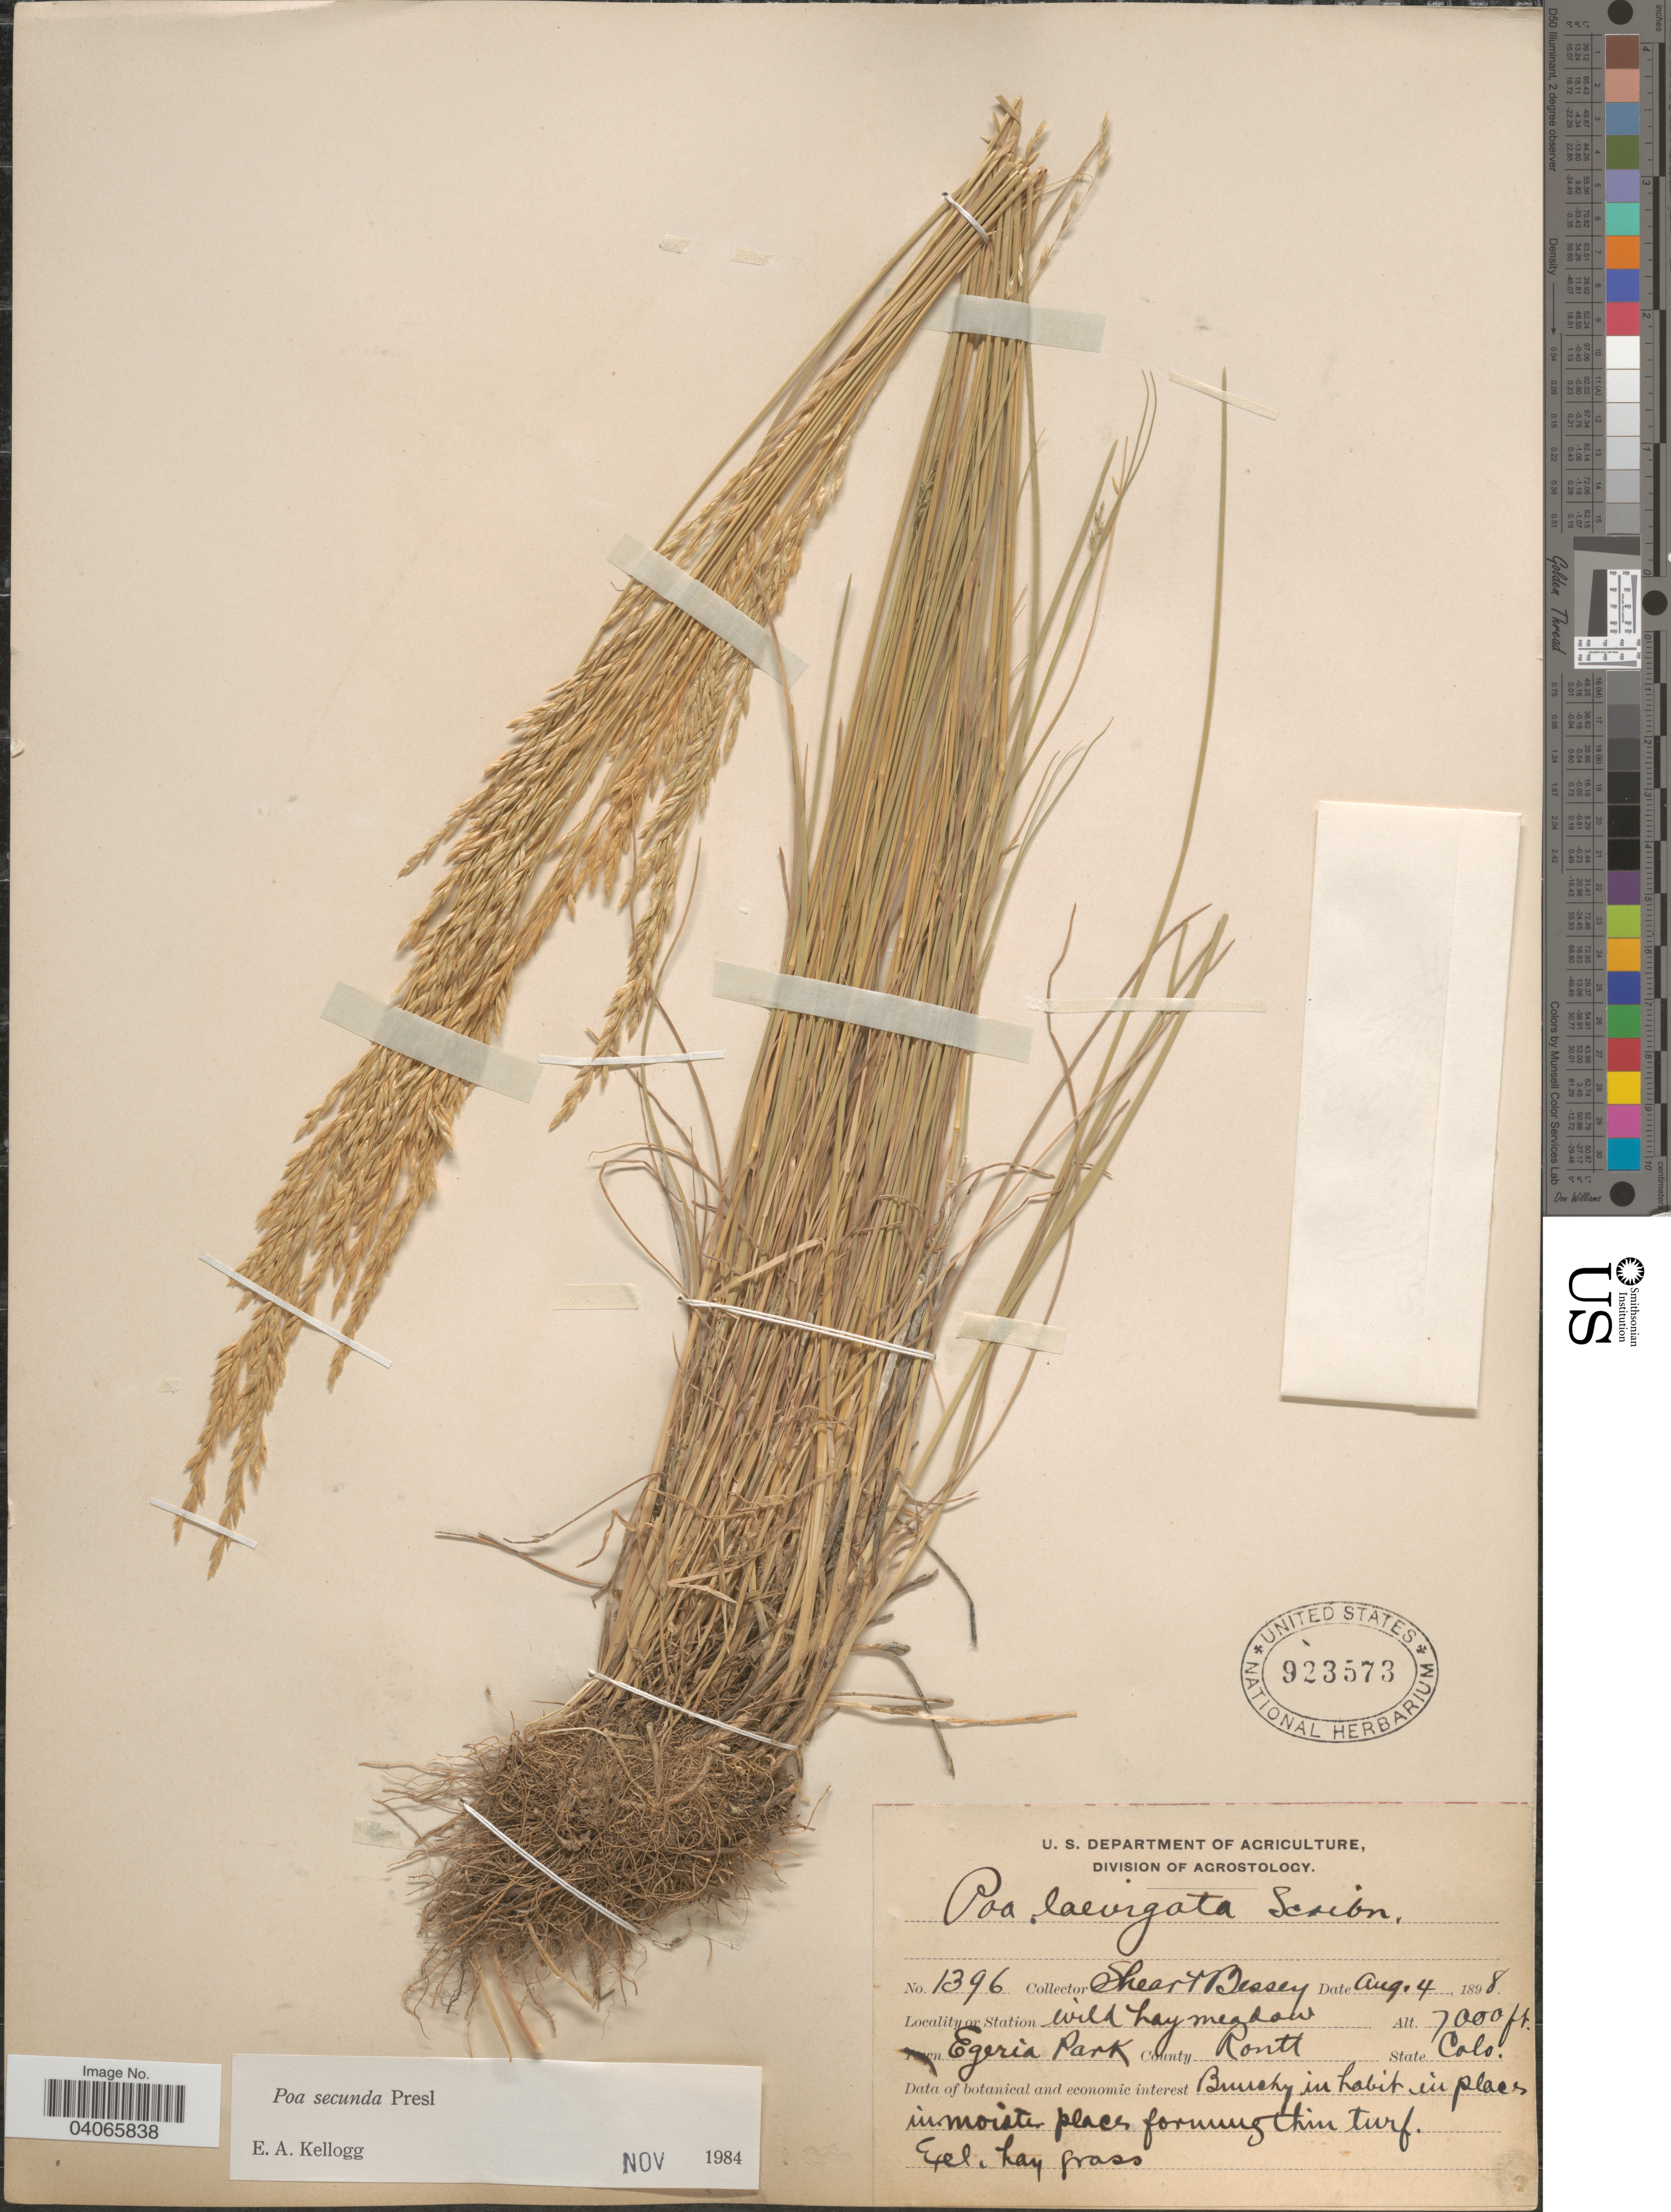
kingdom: Plantae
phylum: Tracheophyta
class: Liliopsida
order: Poales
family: Poaceae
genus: Poa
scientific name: Poa secunda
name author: J. Presl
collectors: -- Shear & -. Bessey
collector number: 1396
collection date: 1898-08-04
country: United States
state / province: Colorado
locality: Wild hay meadow. Egeria Park. County Routt.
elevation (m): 2134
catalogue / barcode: US 923573